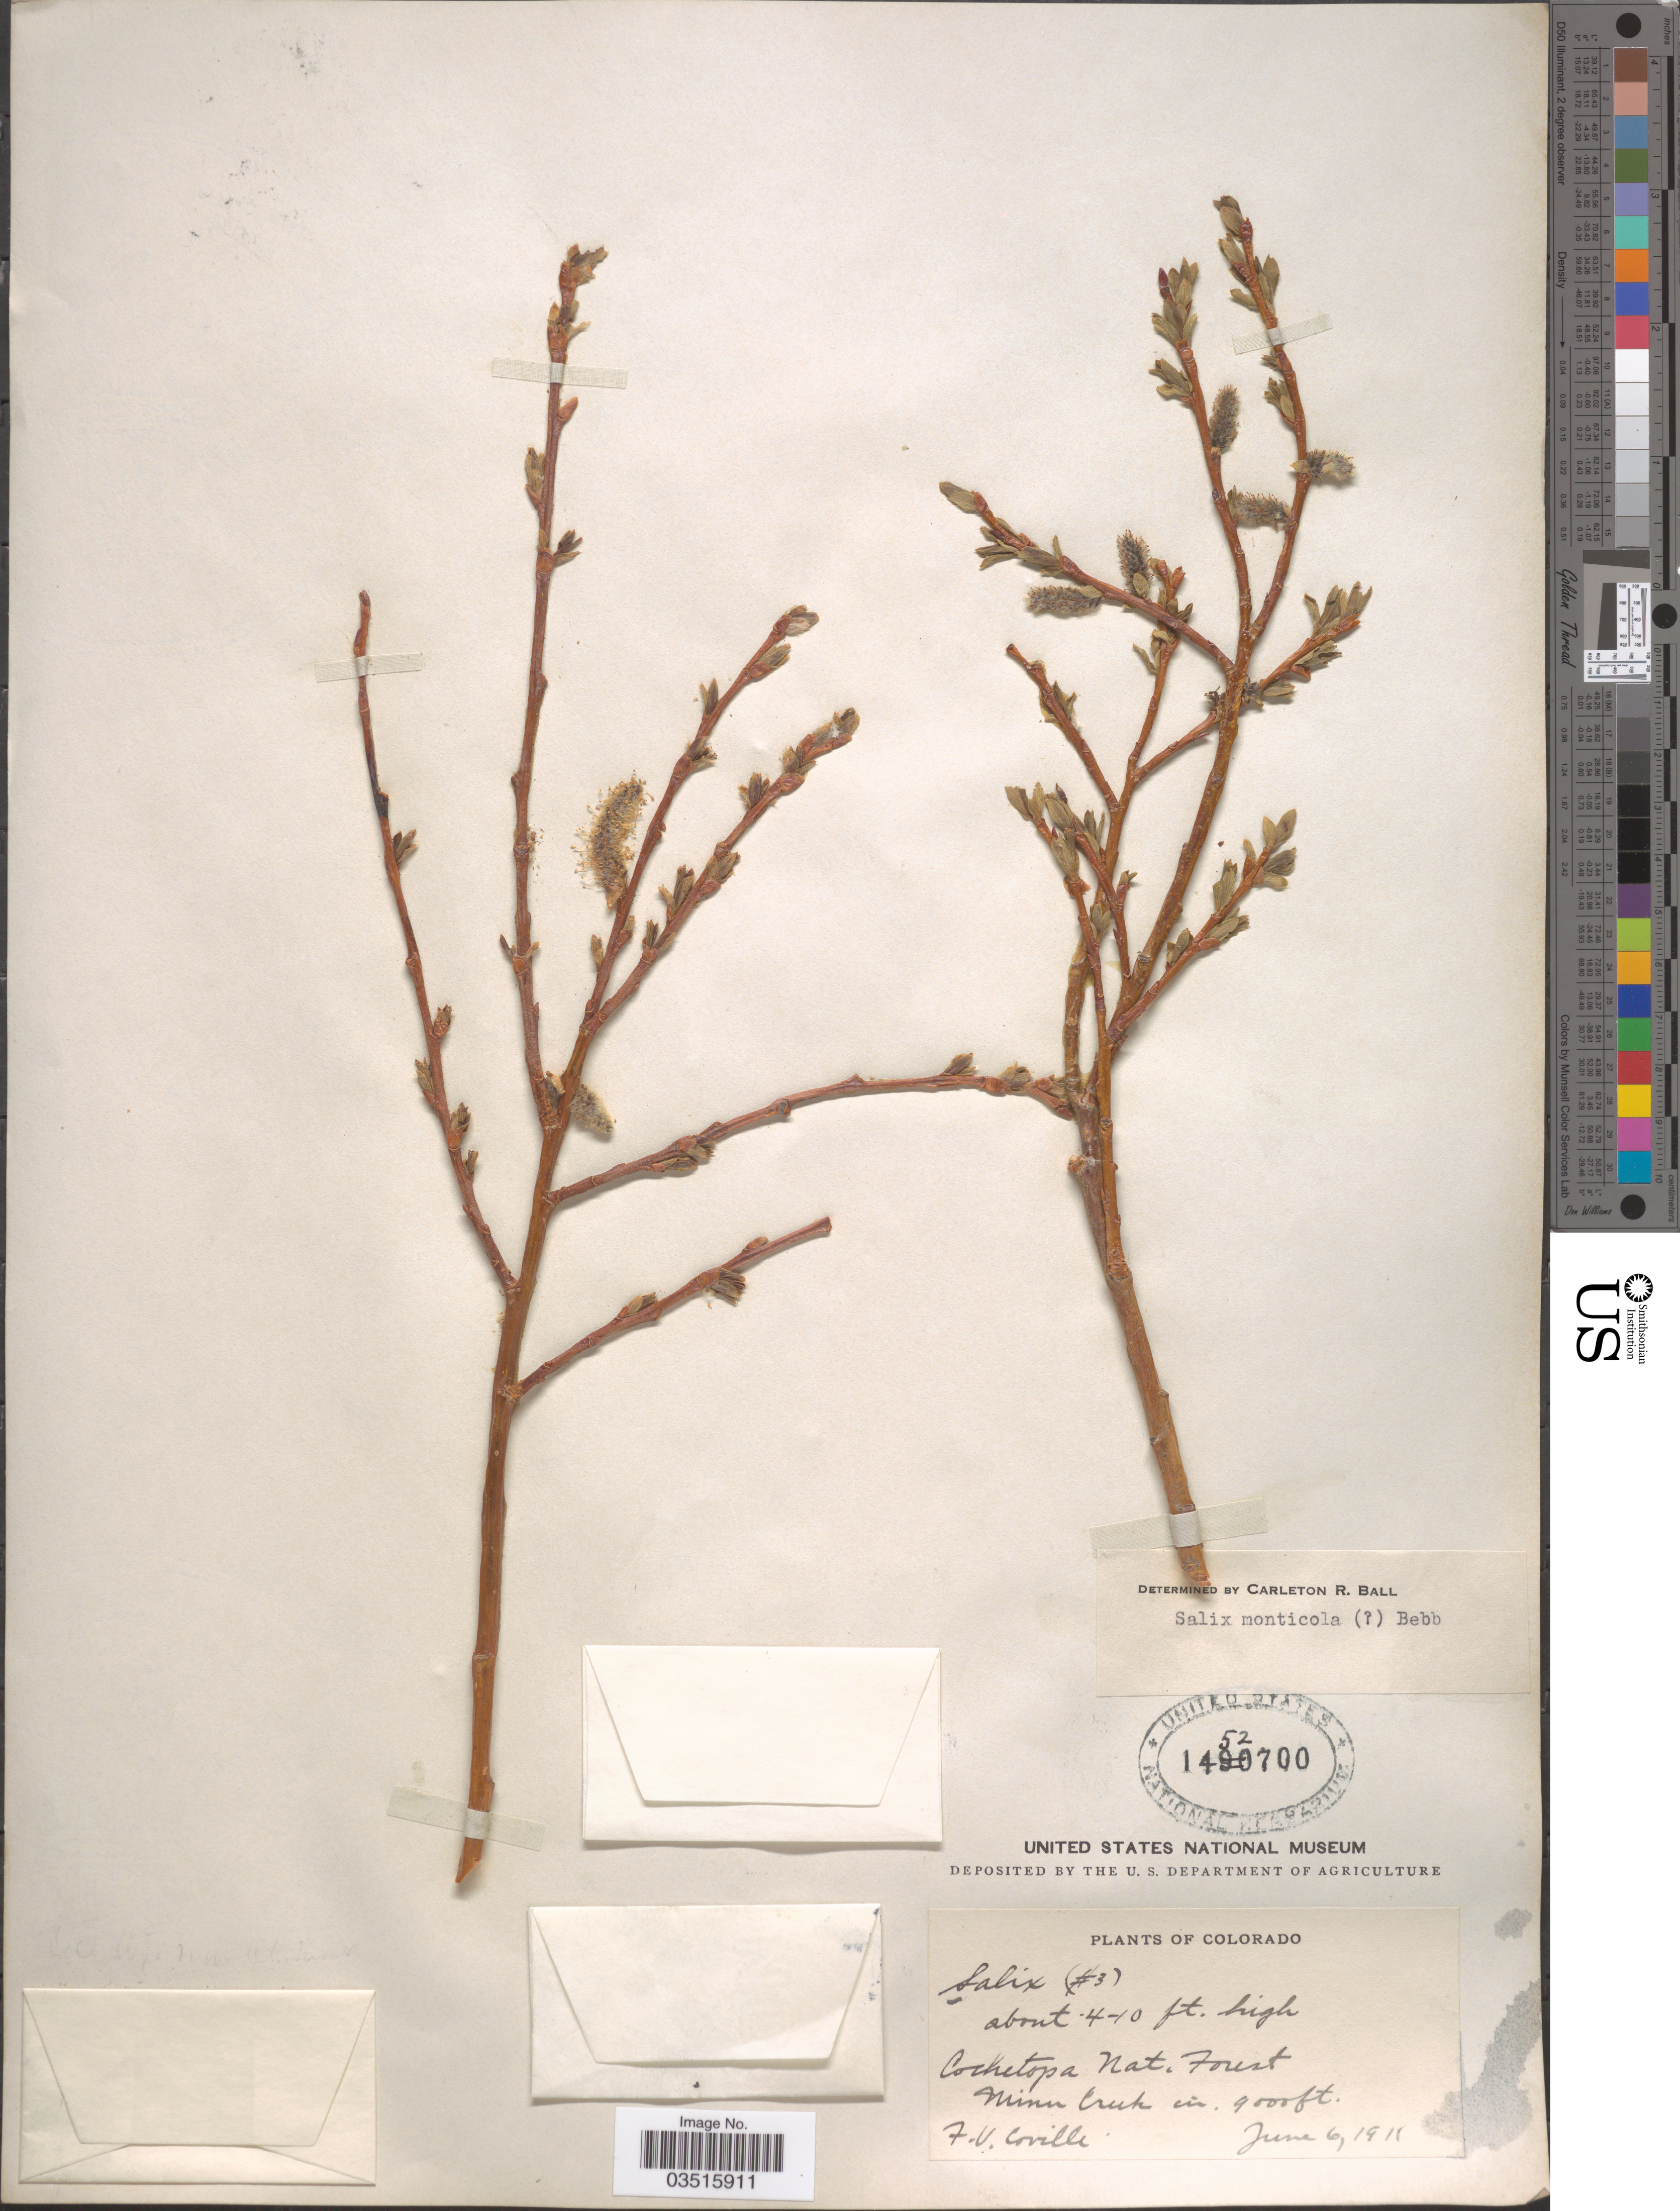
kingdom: Plantae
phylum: Tracheophyta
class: Magnoliopsida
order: Malpighiales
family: Salicaceae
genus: Salix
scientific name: Salix monticola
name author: Bebb.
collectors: F. V. Coville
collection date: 1911-06-06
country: United States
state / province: Colorado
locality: Cochetopa Nat. Forest, Mina Creek.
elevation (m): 2743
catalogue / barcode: US 1520700